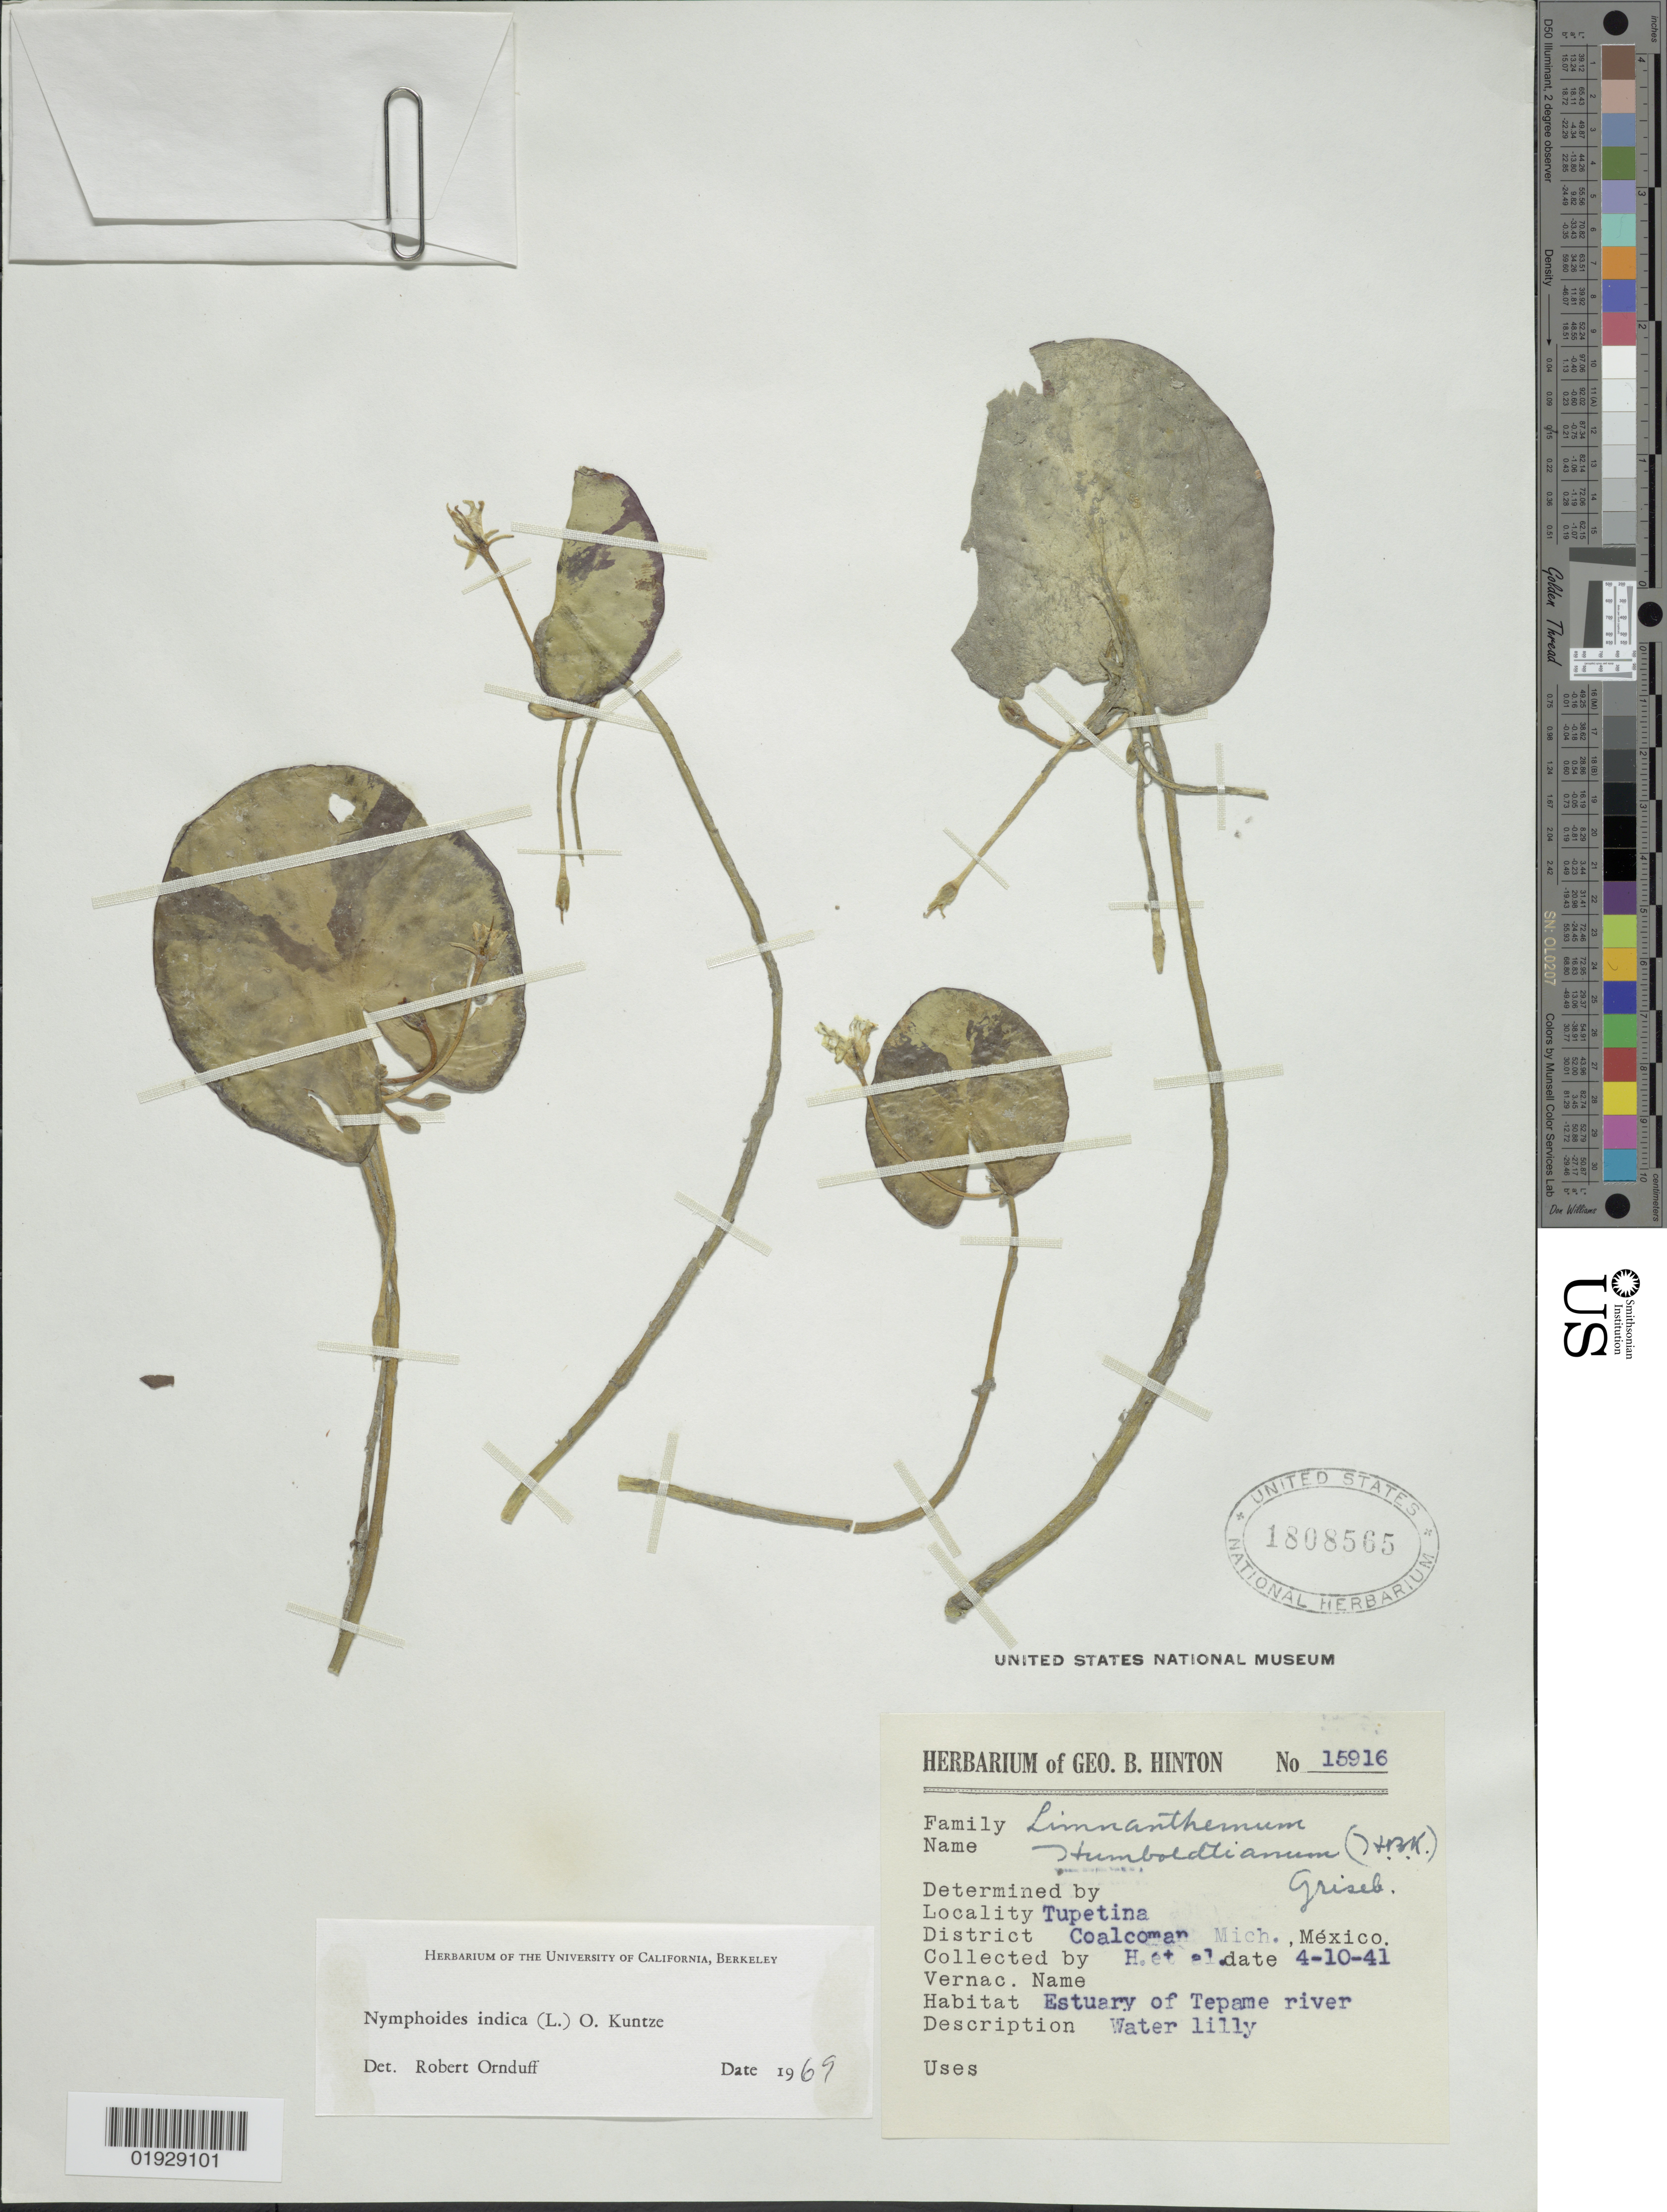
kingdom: Plantae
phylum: Tracheophyta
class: Magnoliopsida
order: Asterales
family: Menyanthaceae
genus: Nymphoides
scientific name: Nymphoides indica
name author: (L.) Kuntze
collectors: G. B. Hinton & et al.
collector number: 15916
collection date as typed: Transcribed d/m/y: 10/4/41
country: Mexico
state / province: Michoacán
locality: Tupetina. District Coalcoman. Estuary of Tepame river.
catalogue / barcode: US 1808565